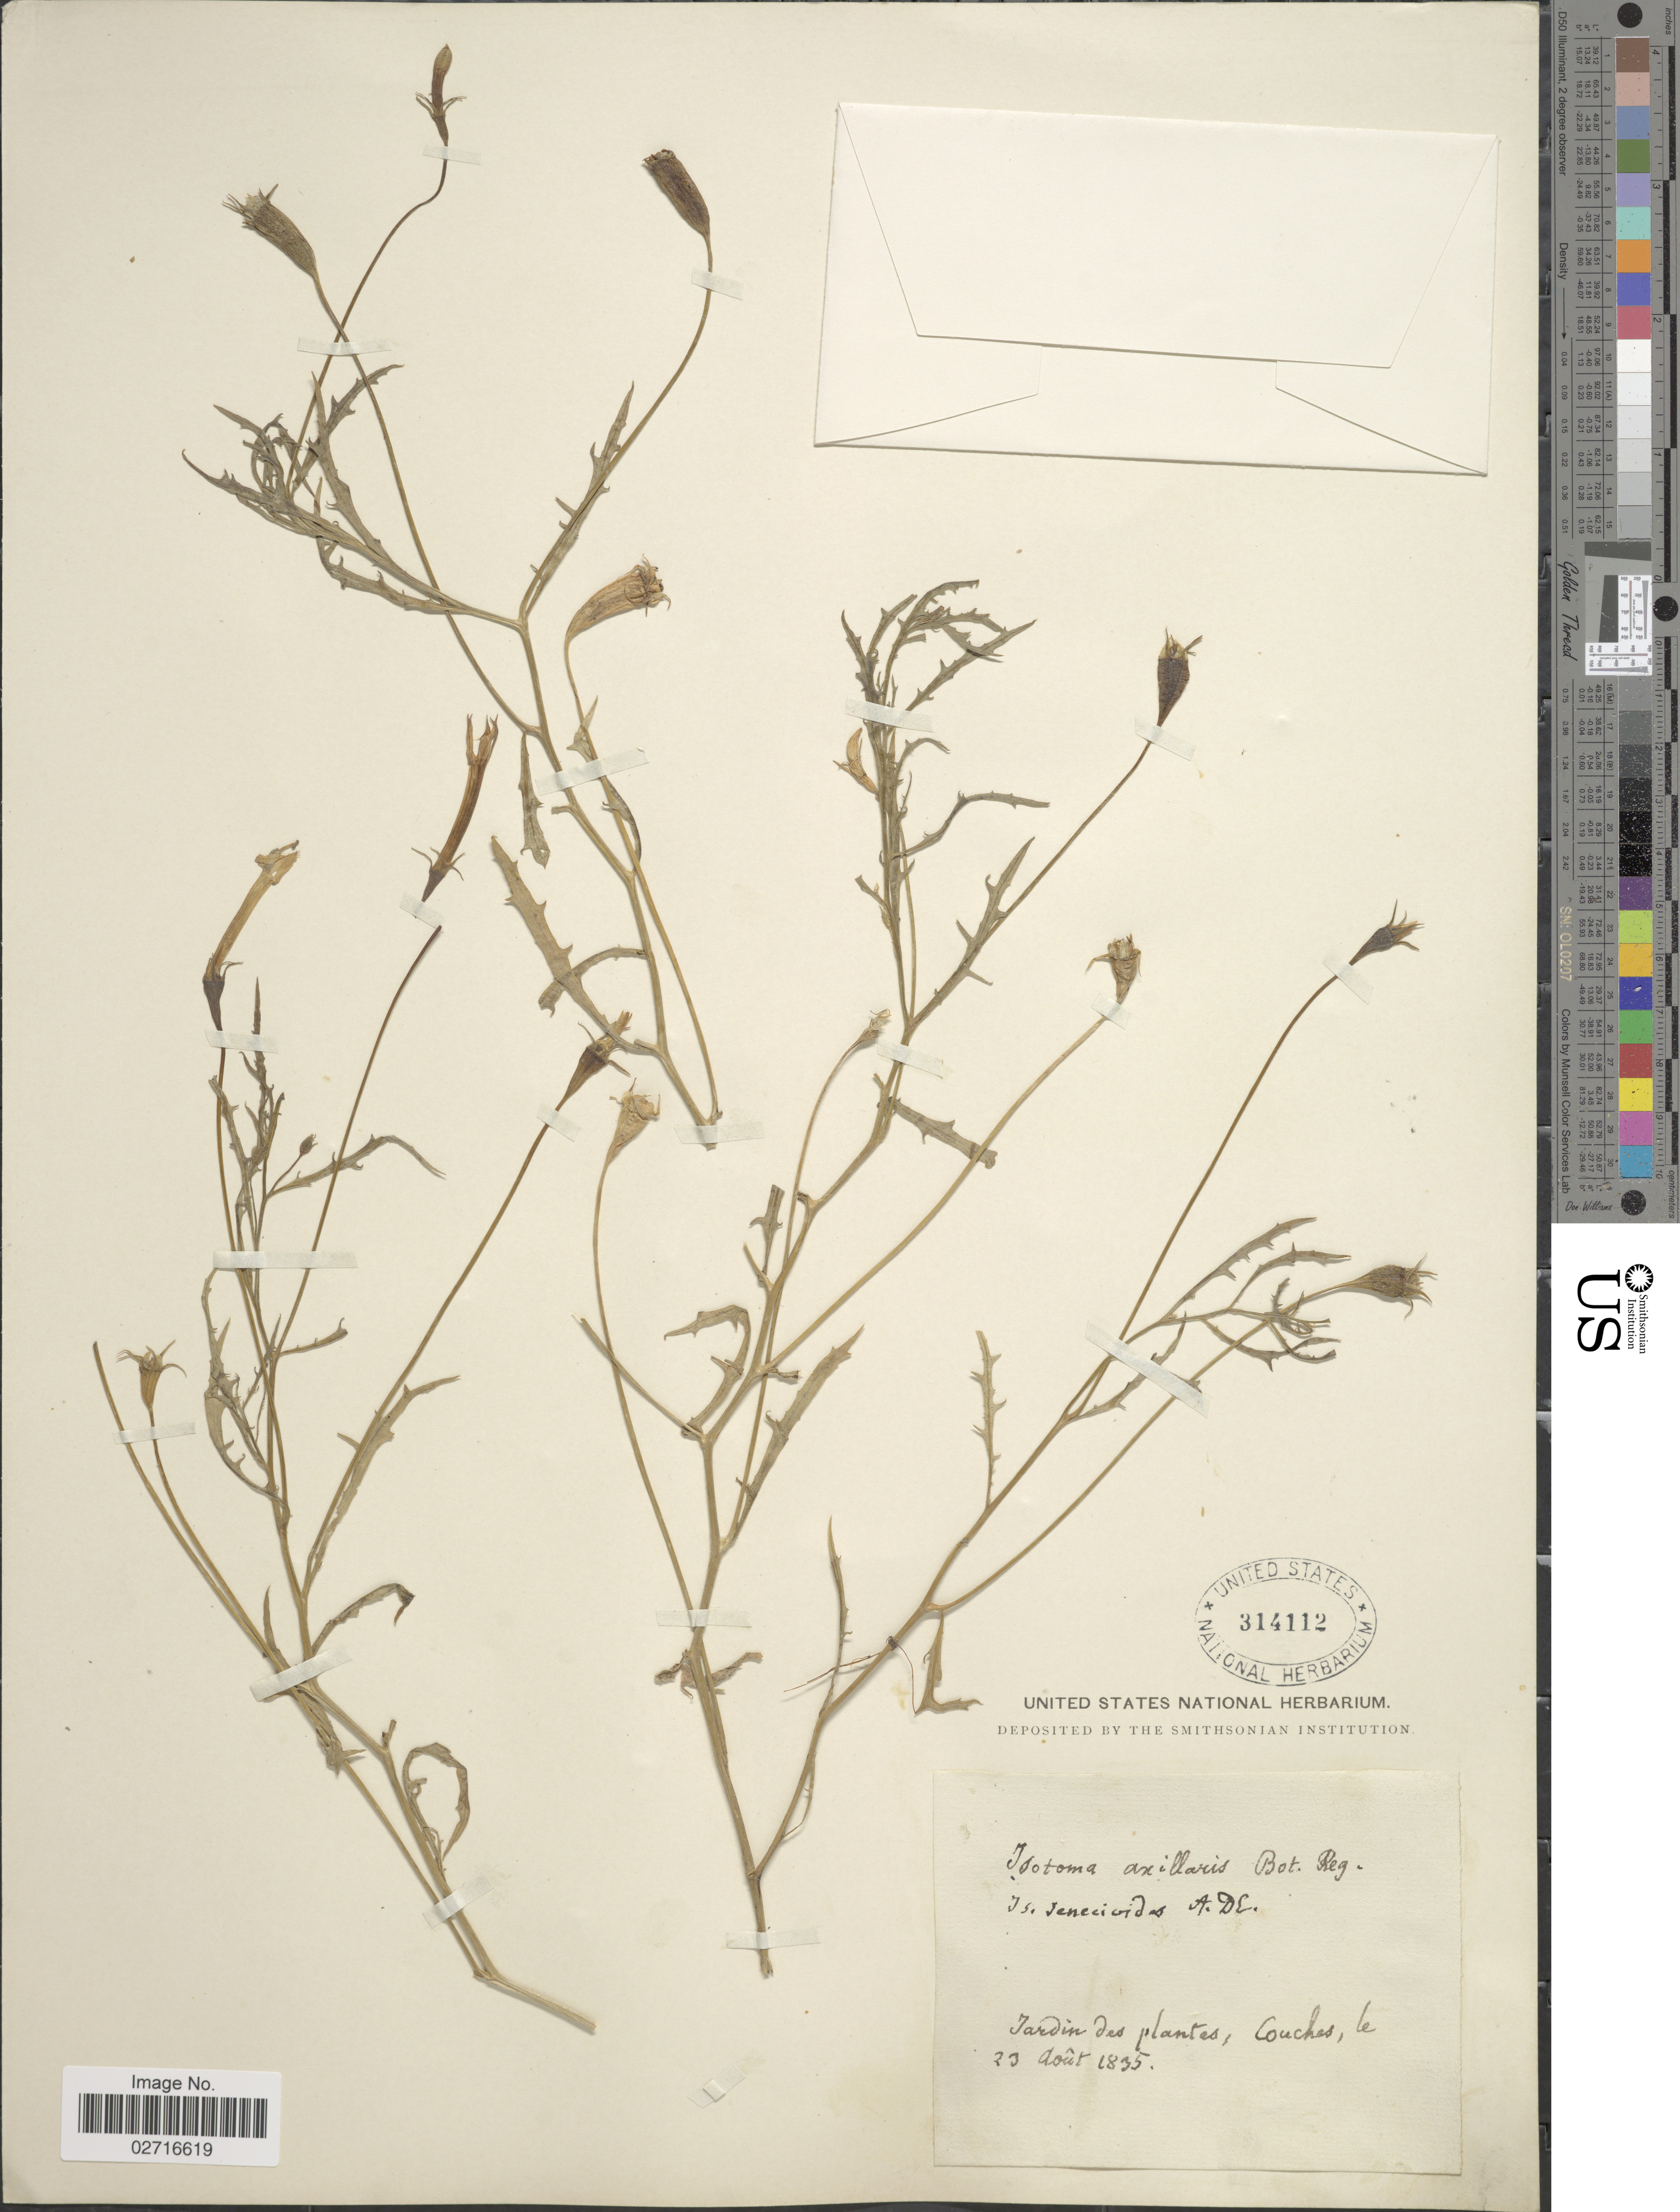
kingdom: Plantae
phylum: Tracheophyta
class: Magnoliopsida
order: Asterales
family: Campanulaceae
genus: Isotoma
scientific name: Isotoma axillaris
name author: Lindl.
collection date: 1835-08-23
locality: Couches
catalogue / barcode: US 314112